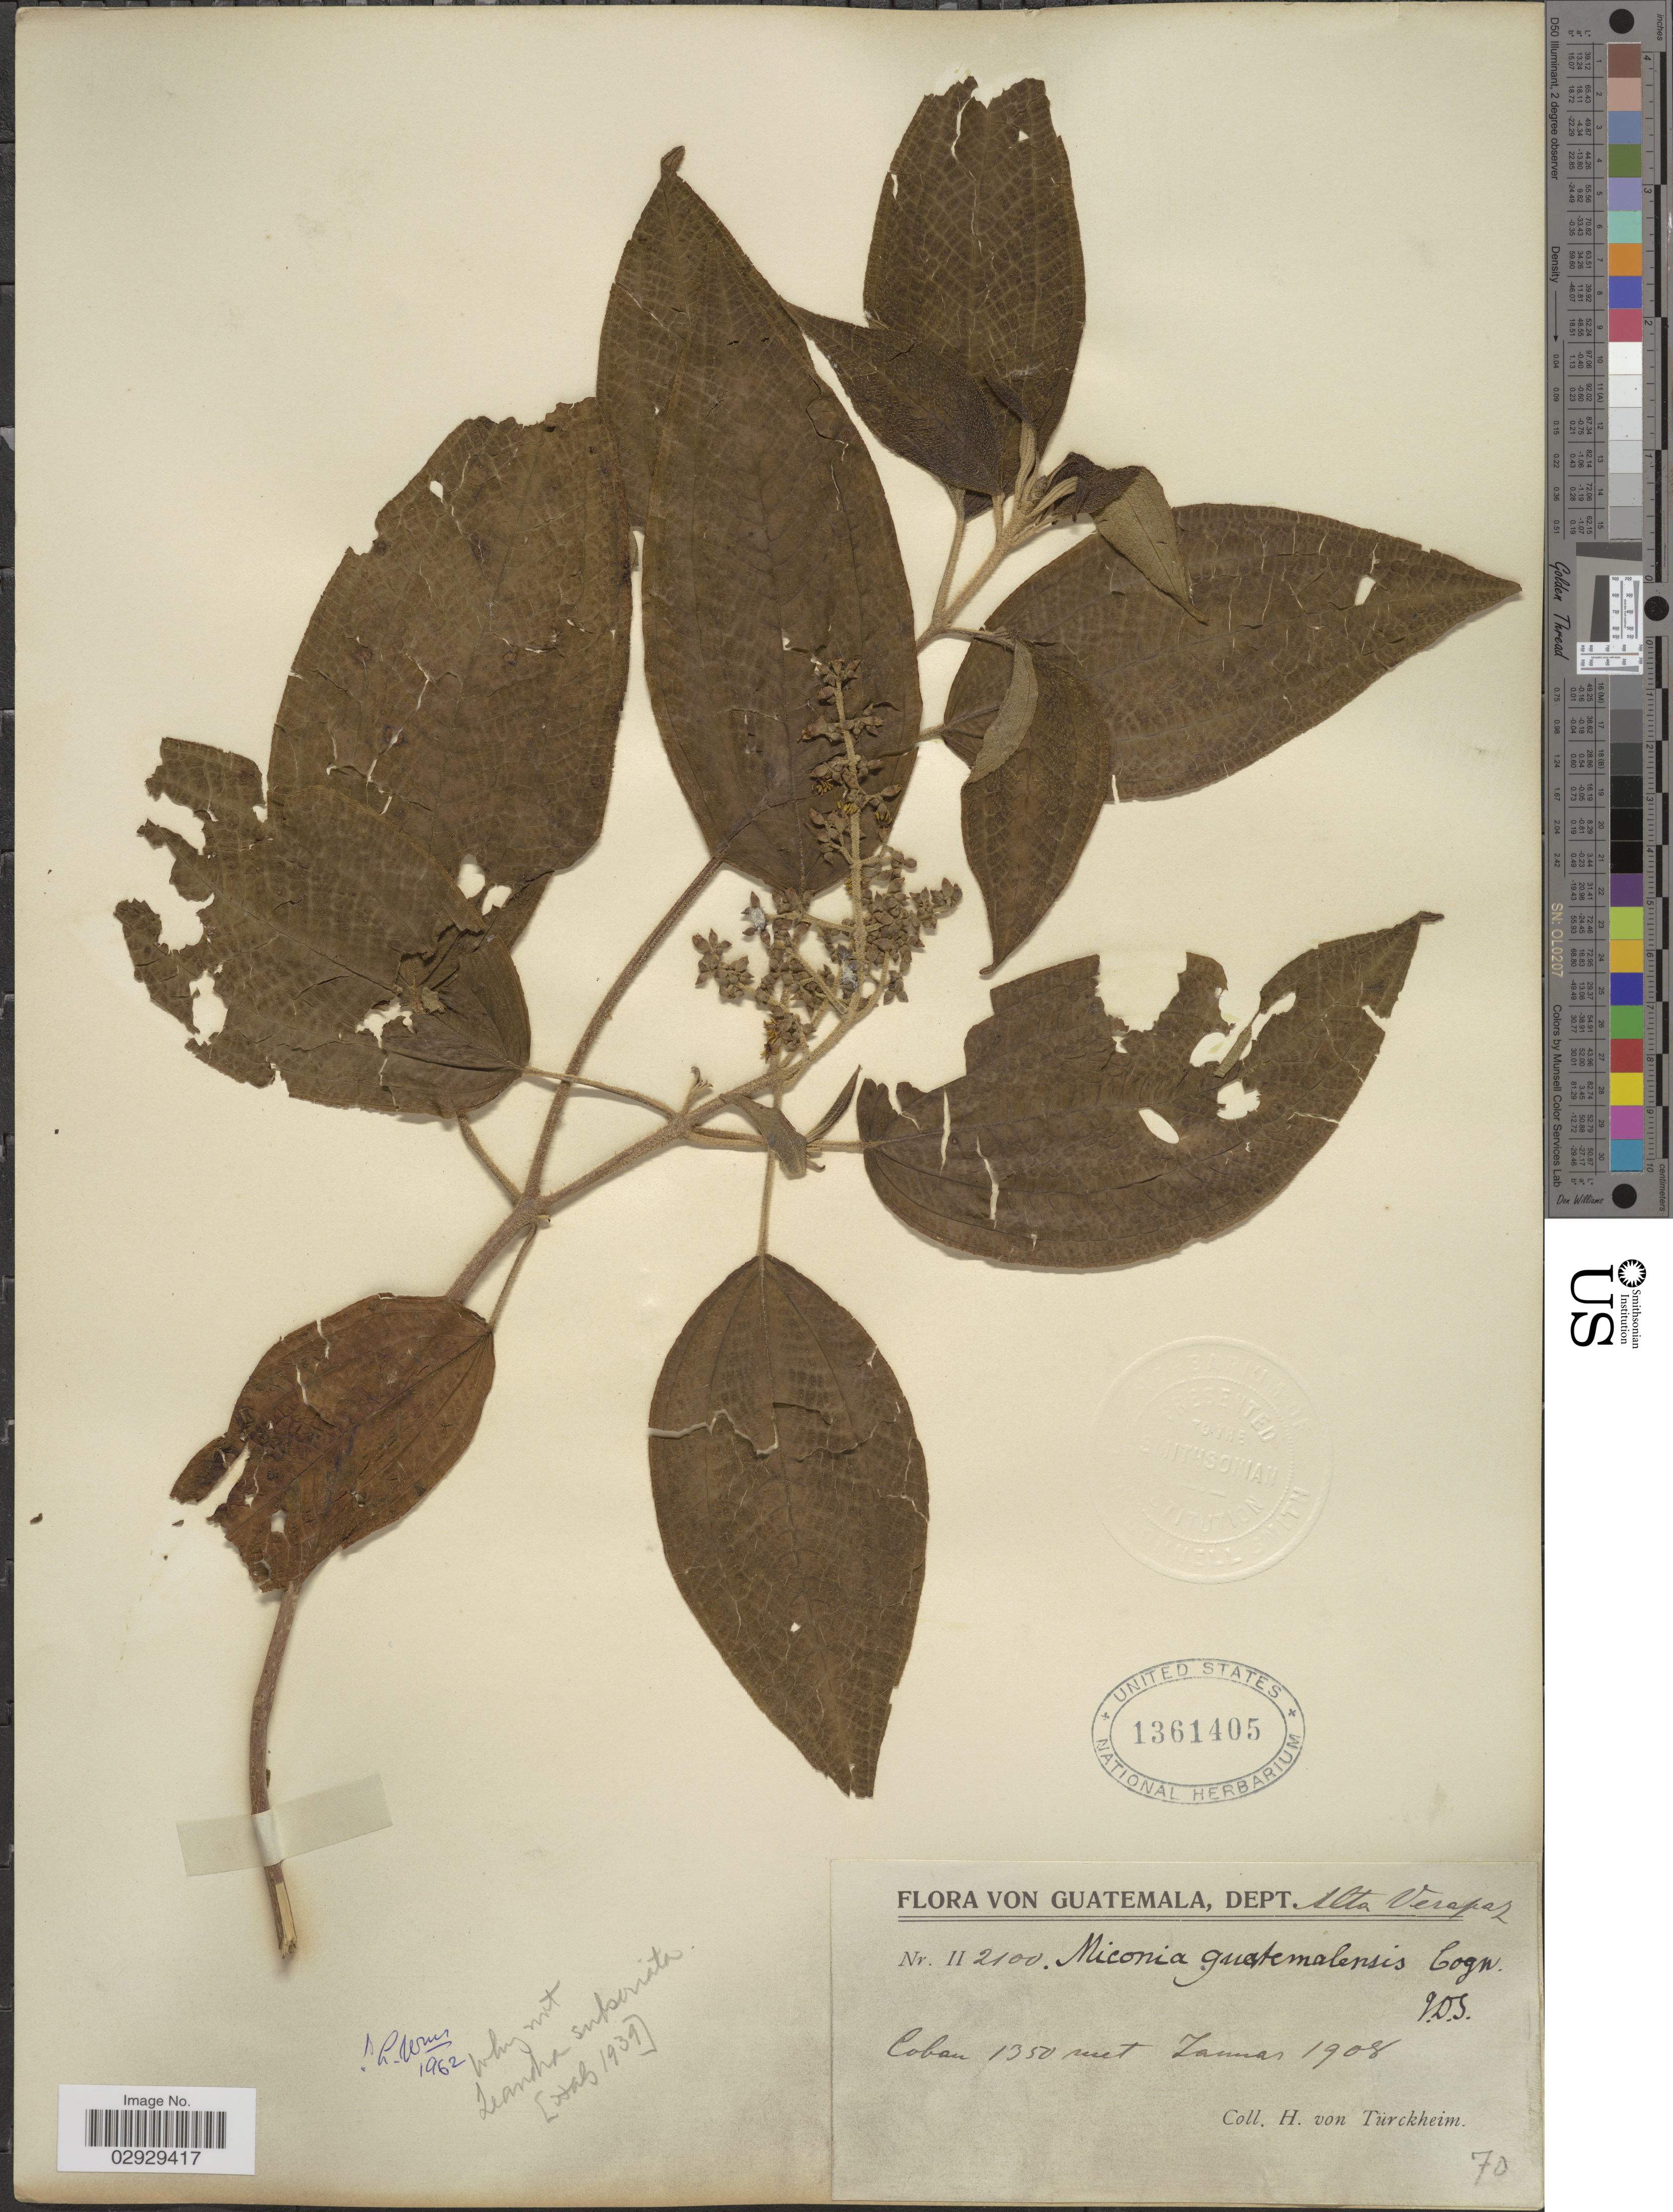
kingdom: Plantae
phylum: Tracheophyta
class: Magnoliopsida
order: Myrtales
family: Melastomataceae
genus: Leandra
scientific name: Leandra subseriata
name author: (Naudin) Cogn.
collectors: H. von Türckheim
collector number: II2100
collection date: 1908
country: Guatemala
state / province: Alta Verapaz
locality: Cobán, Dept. Alta Verapaz.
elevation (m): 1350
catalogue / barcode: US 1361405